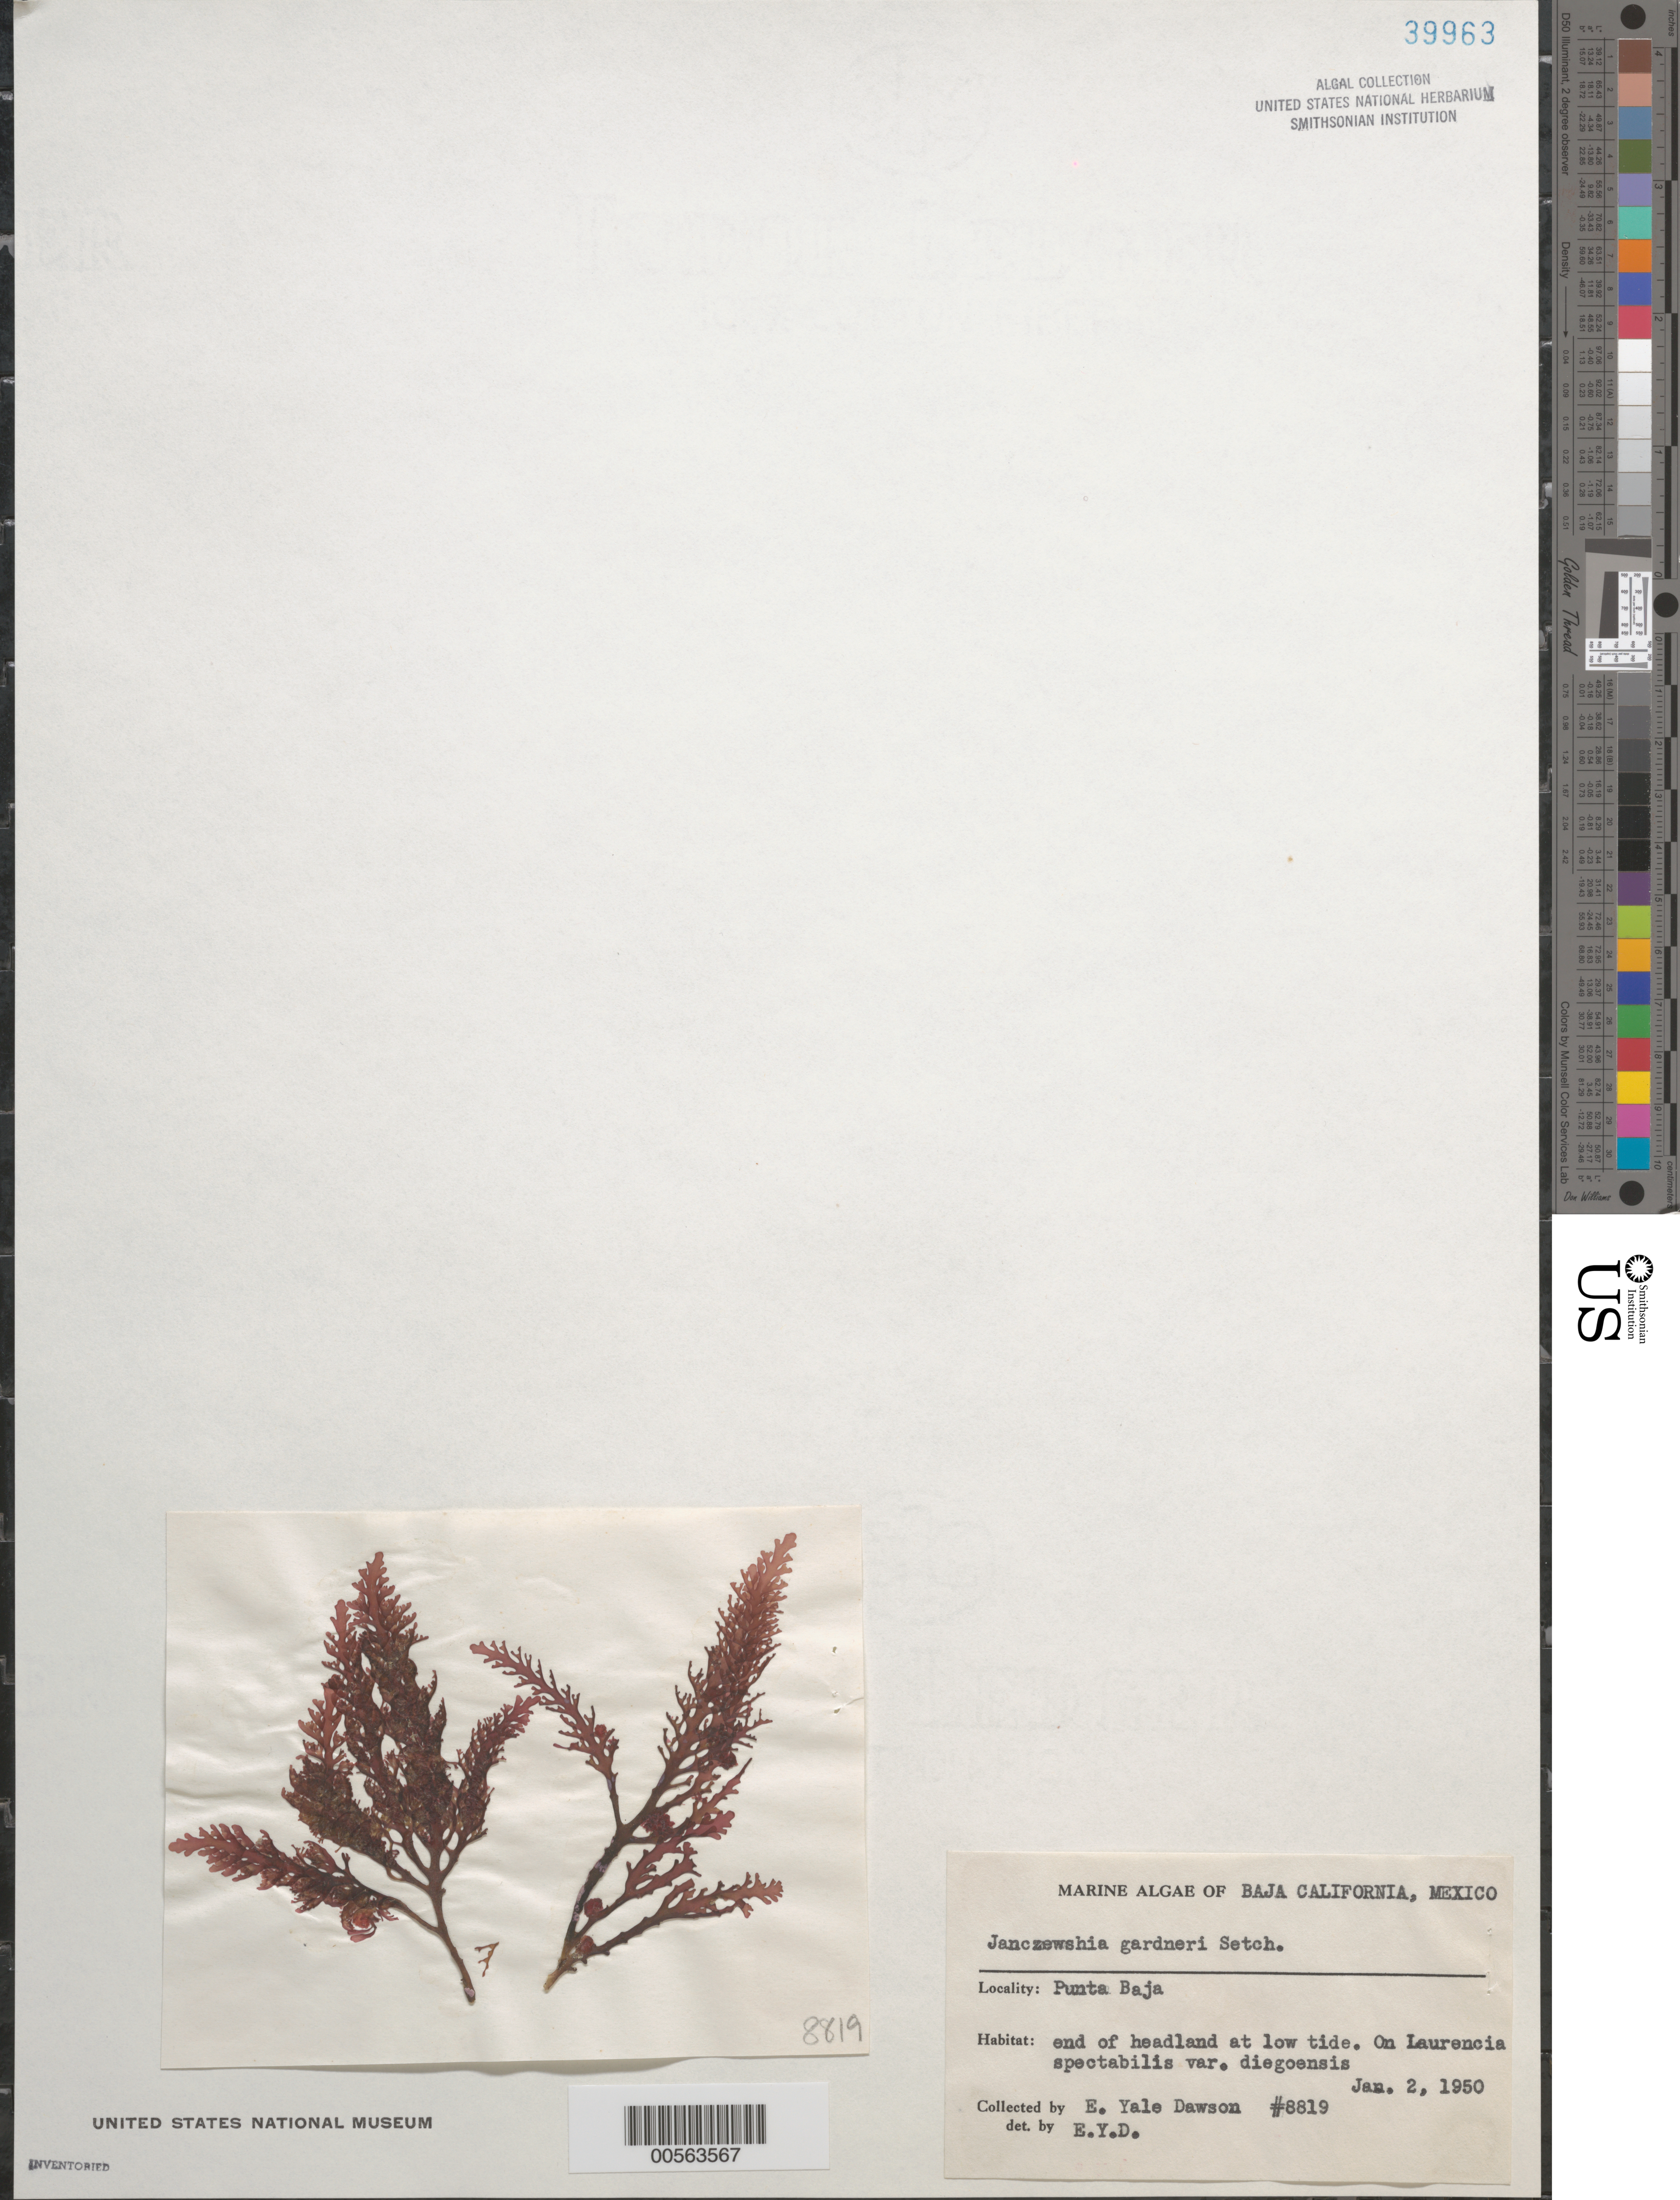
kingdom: Plantae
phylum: Rhodophyta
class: Florideophyceae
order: Ceramiales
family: Rhodomelaceae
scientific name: Heterojanczewskia gardneri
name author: (Setchell & Guernsey) K.W. Nam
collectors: E. Y. Dawson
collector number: EYD 8819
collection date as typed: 02 Jan 1950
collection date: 1950-01-02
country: Mexico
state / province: Baja California Norte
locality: Punta Baja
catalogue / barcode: US 39963